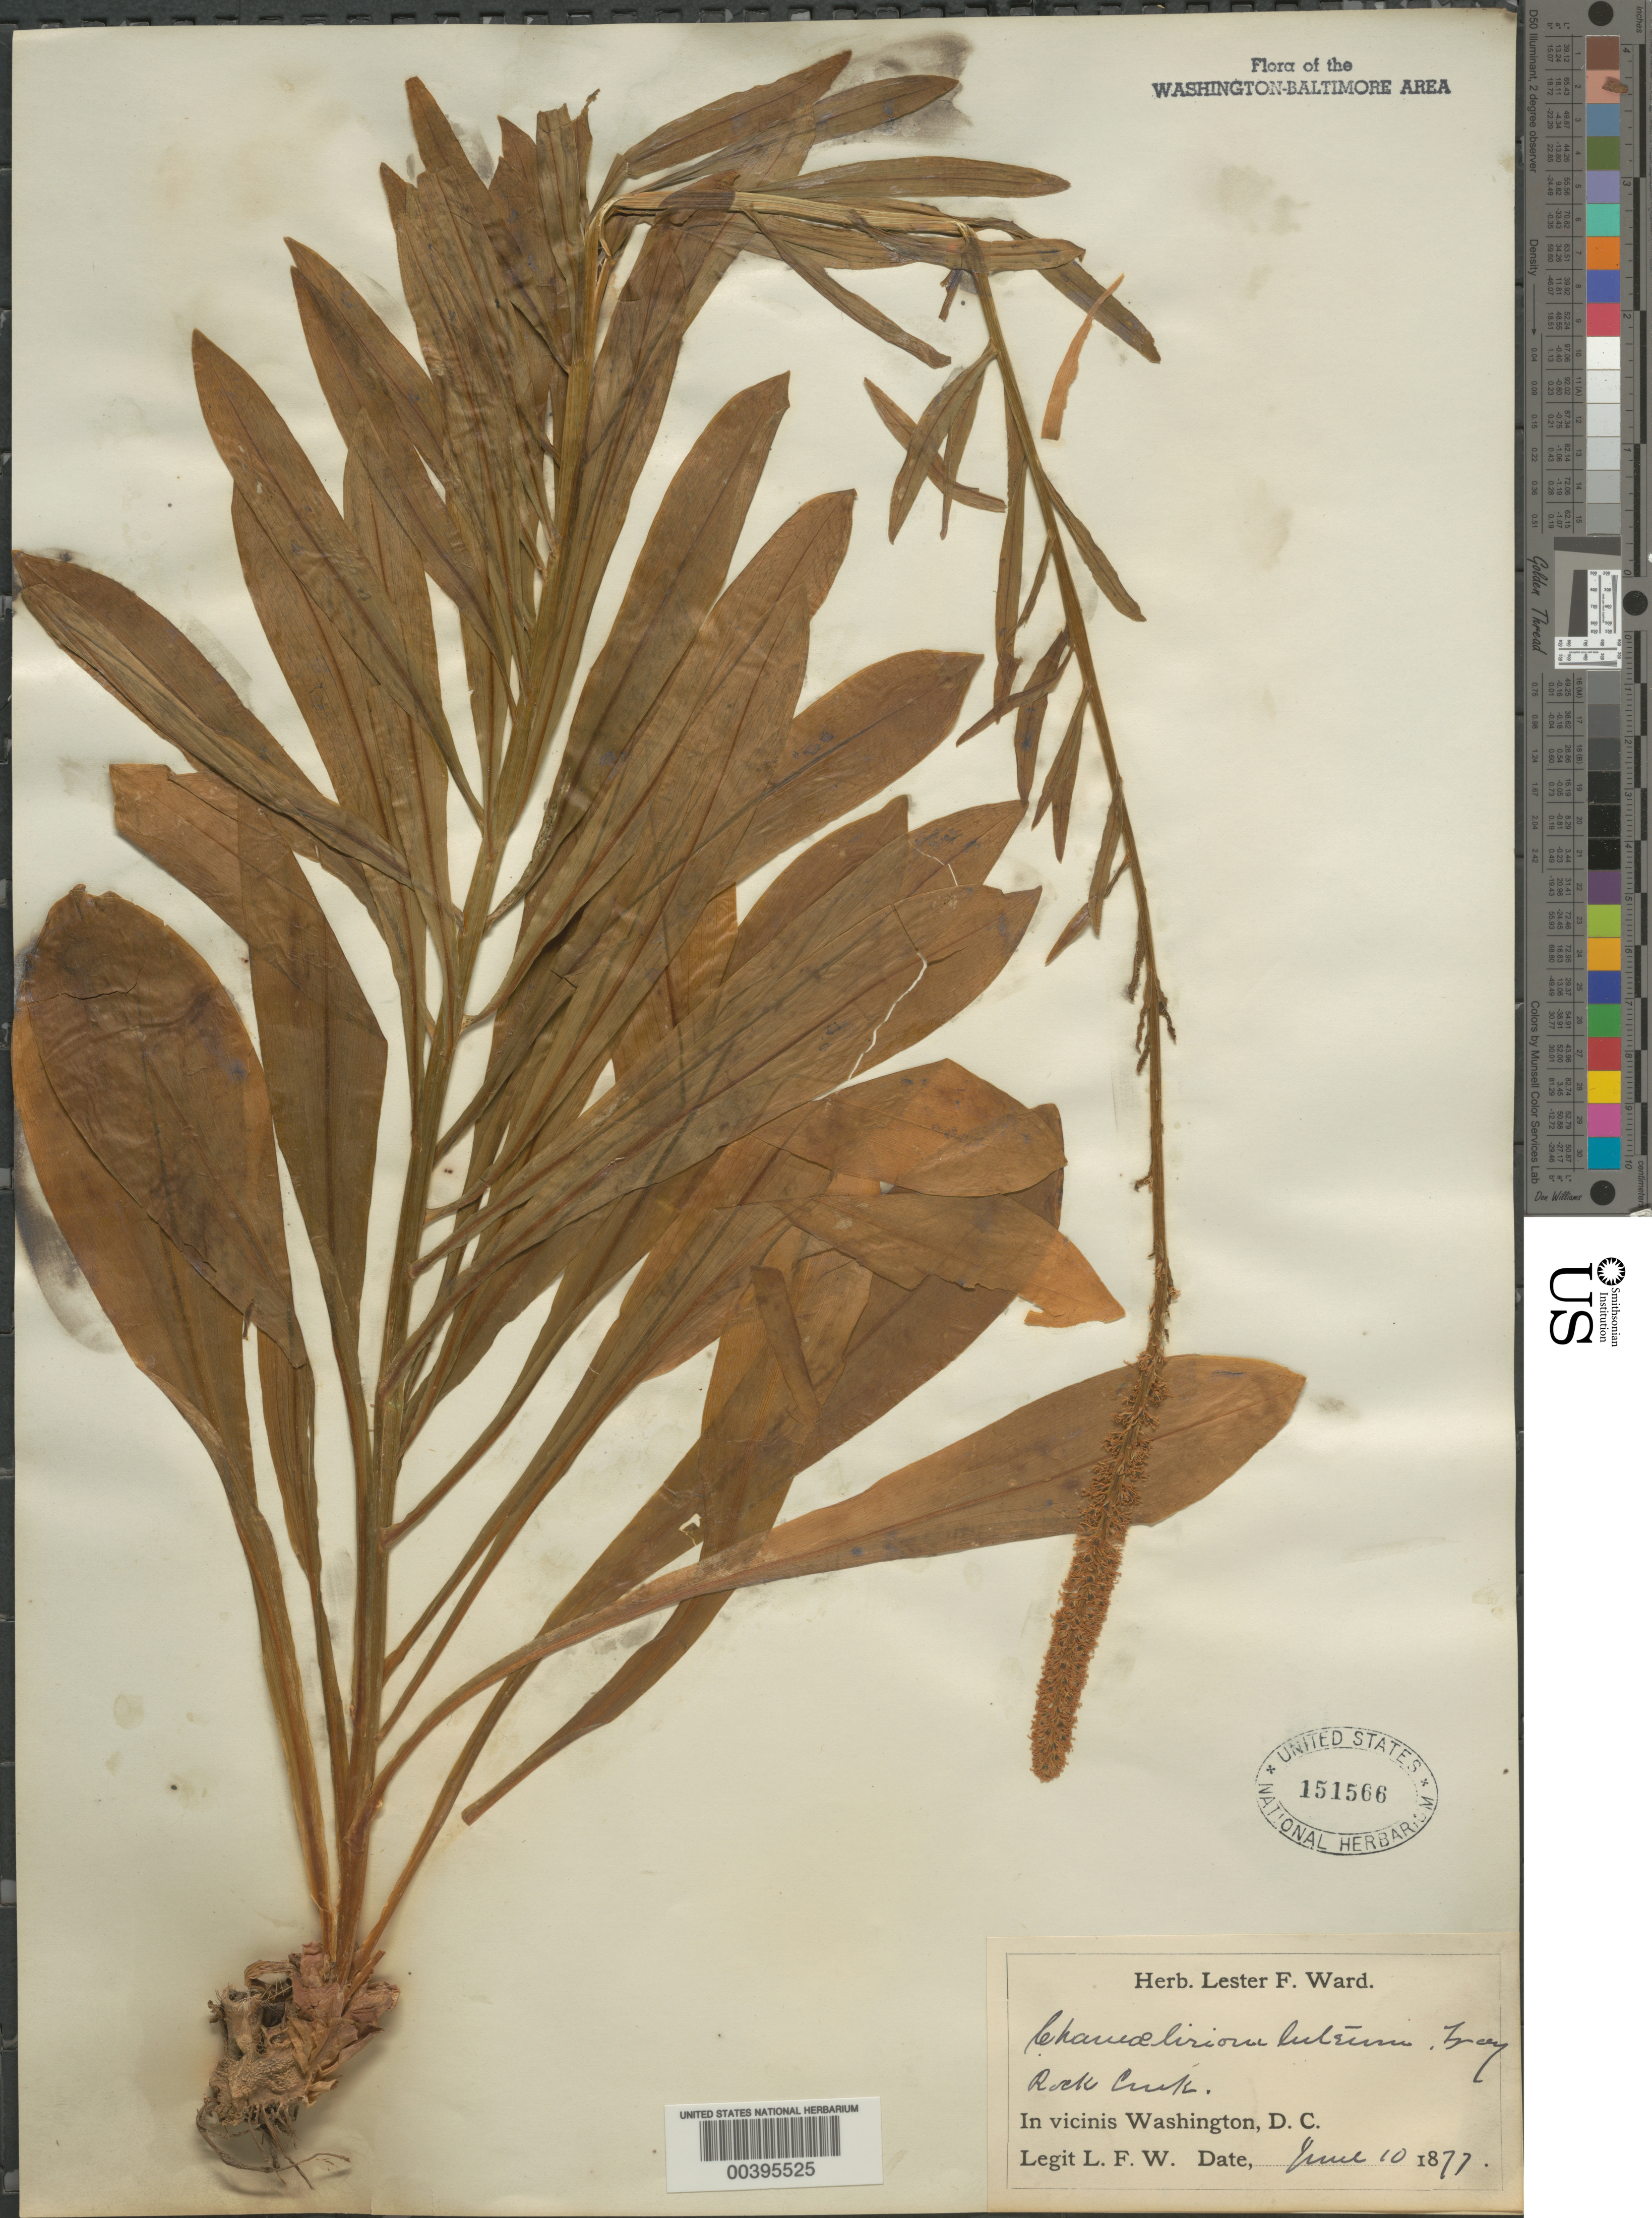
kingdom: Plantae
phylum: Tracheophyta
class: Liliopsida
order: Liliales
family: Melanthiaceae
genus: Chamaelirium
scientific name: Chamaelirium luteum var. luteum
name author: (L.) A. Gray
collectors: L. F. Ward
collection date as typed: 10 Jun 1877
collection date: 1877-06-10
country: United States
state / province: District of Columbia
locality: Rock Creek Rock Creek Park and vicinity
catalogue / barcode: US 151566